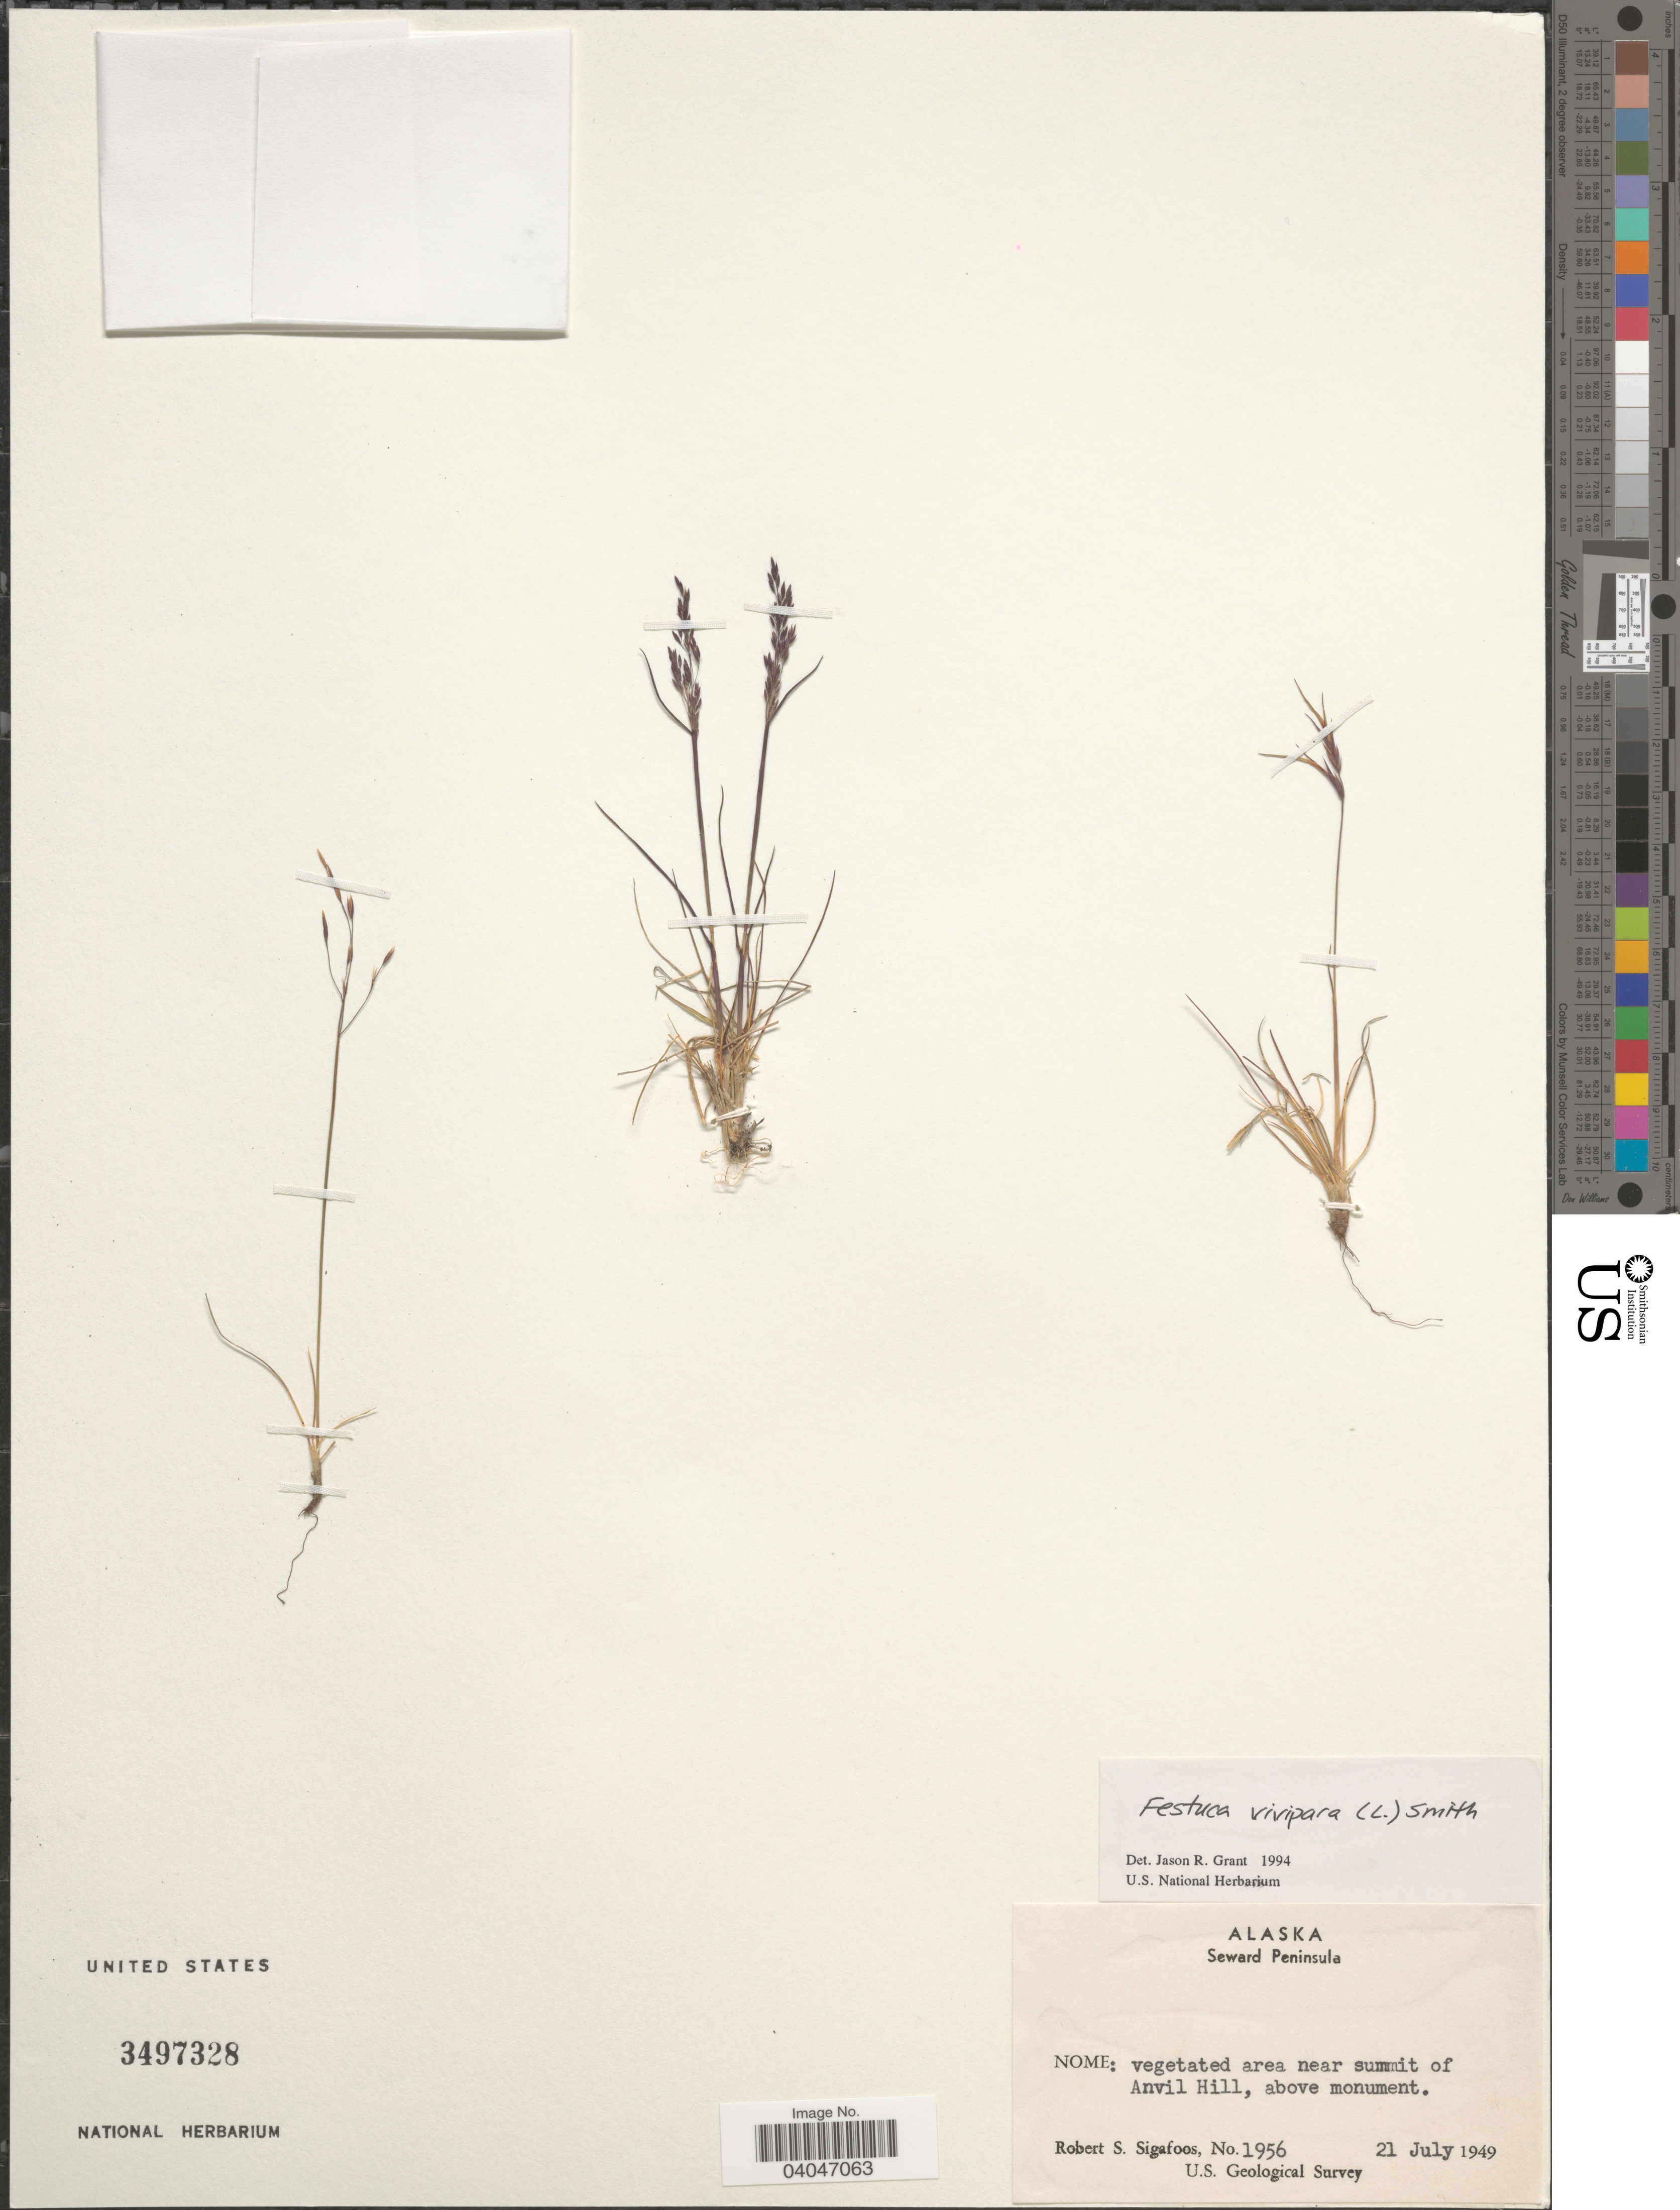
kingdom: Plantae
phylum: Tracheophyta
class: Liliopsida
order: Poales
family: Poaceae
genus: Festuca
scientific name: Festuca vivipara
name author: (L.) Sm.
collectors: R. Sigafoos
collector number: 1956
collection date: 1949-07-21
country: United States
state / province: Alaska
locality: Seward Peninsula. Nome: vegetated area near summit of Anvil Hill, above monument.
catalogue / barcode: US 3497328